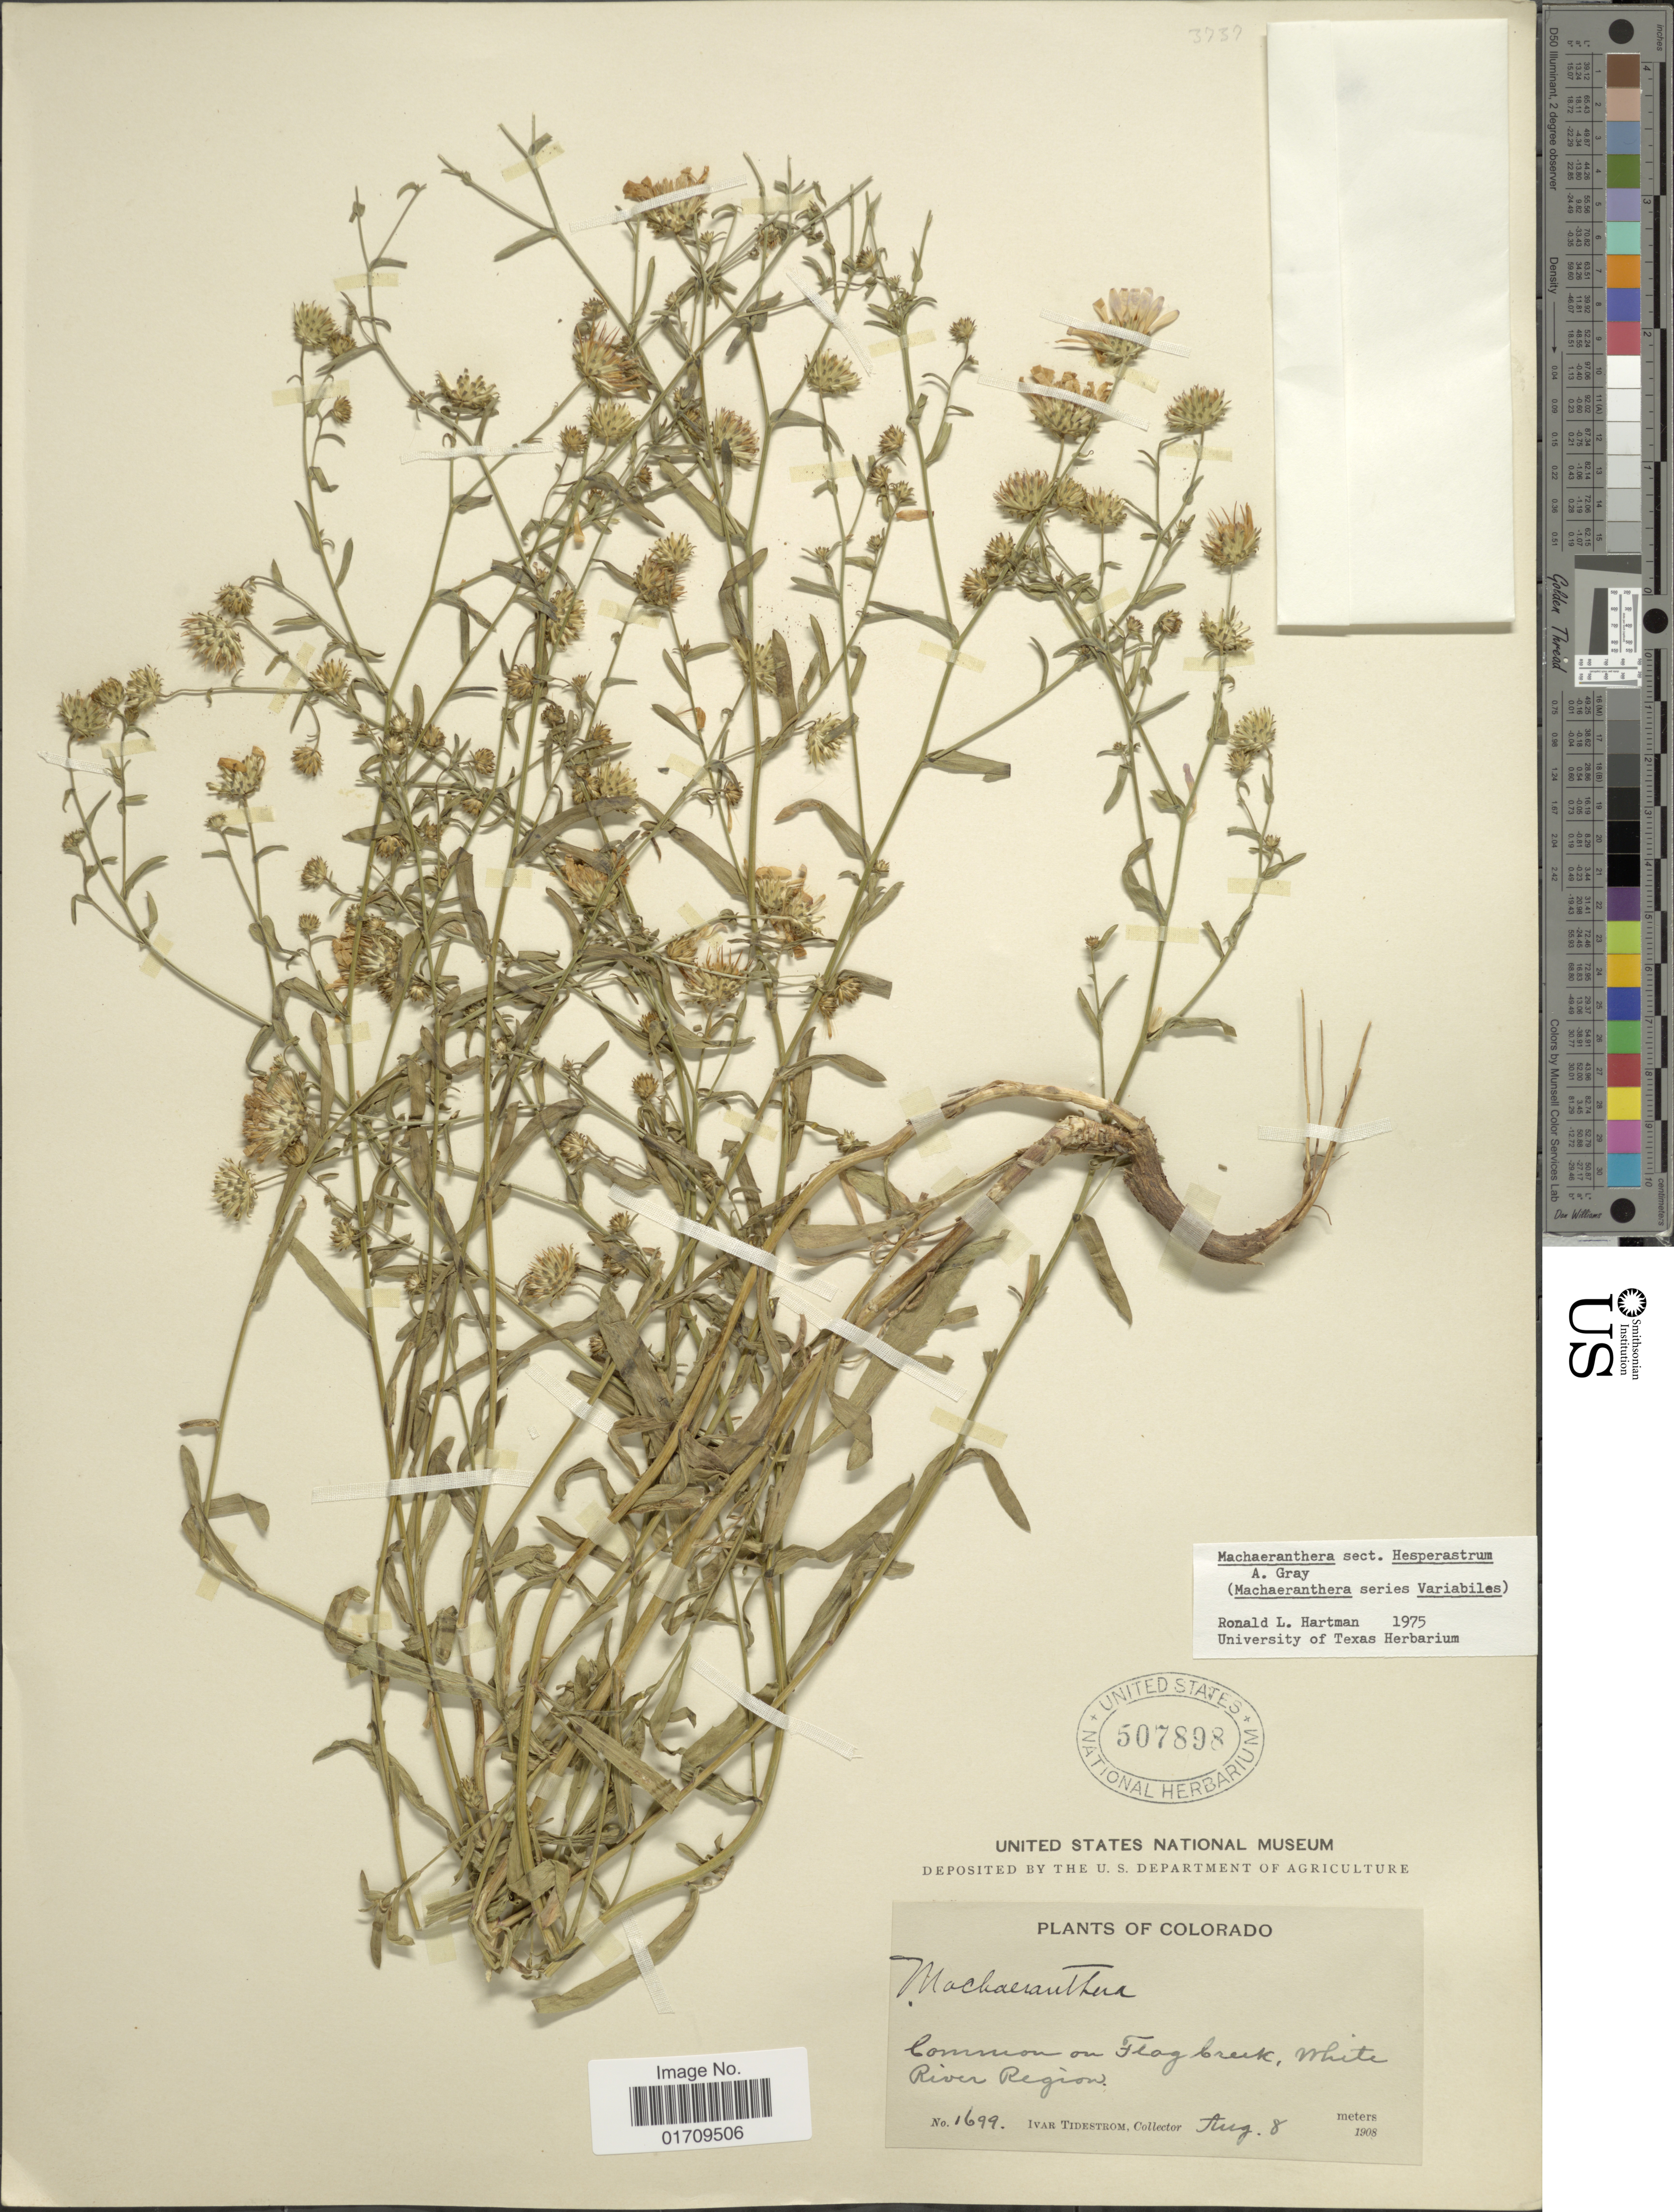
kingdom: Plantae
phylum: Tracheophyta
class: Magnoliopsida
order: Asterales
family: Asteraceae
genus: Machaeranthera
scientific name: Machaeranthera sp.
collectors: I. F. Tidestrom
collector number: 1699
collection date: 1908-08-08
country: United States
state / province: Colorado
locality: Flag Creek, White River Region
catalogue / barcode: US 507898